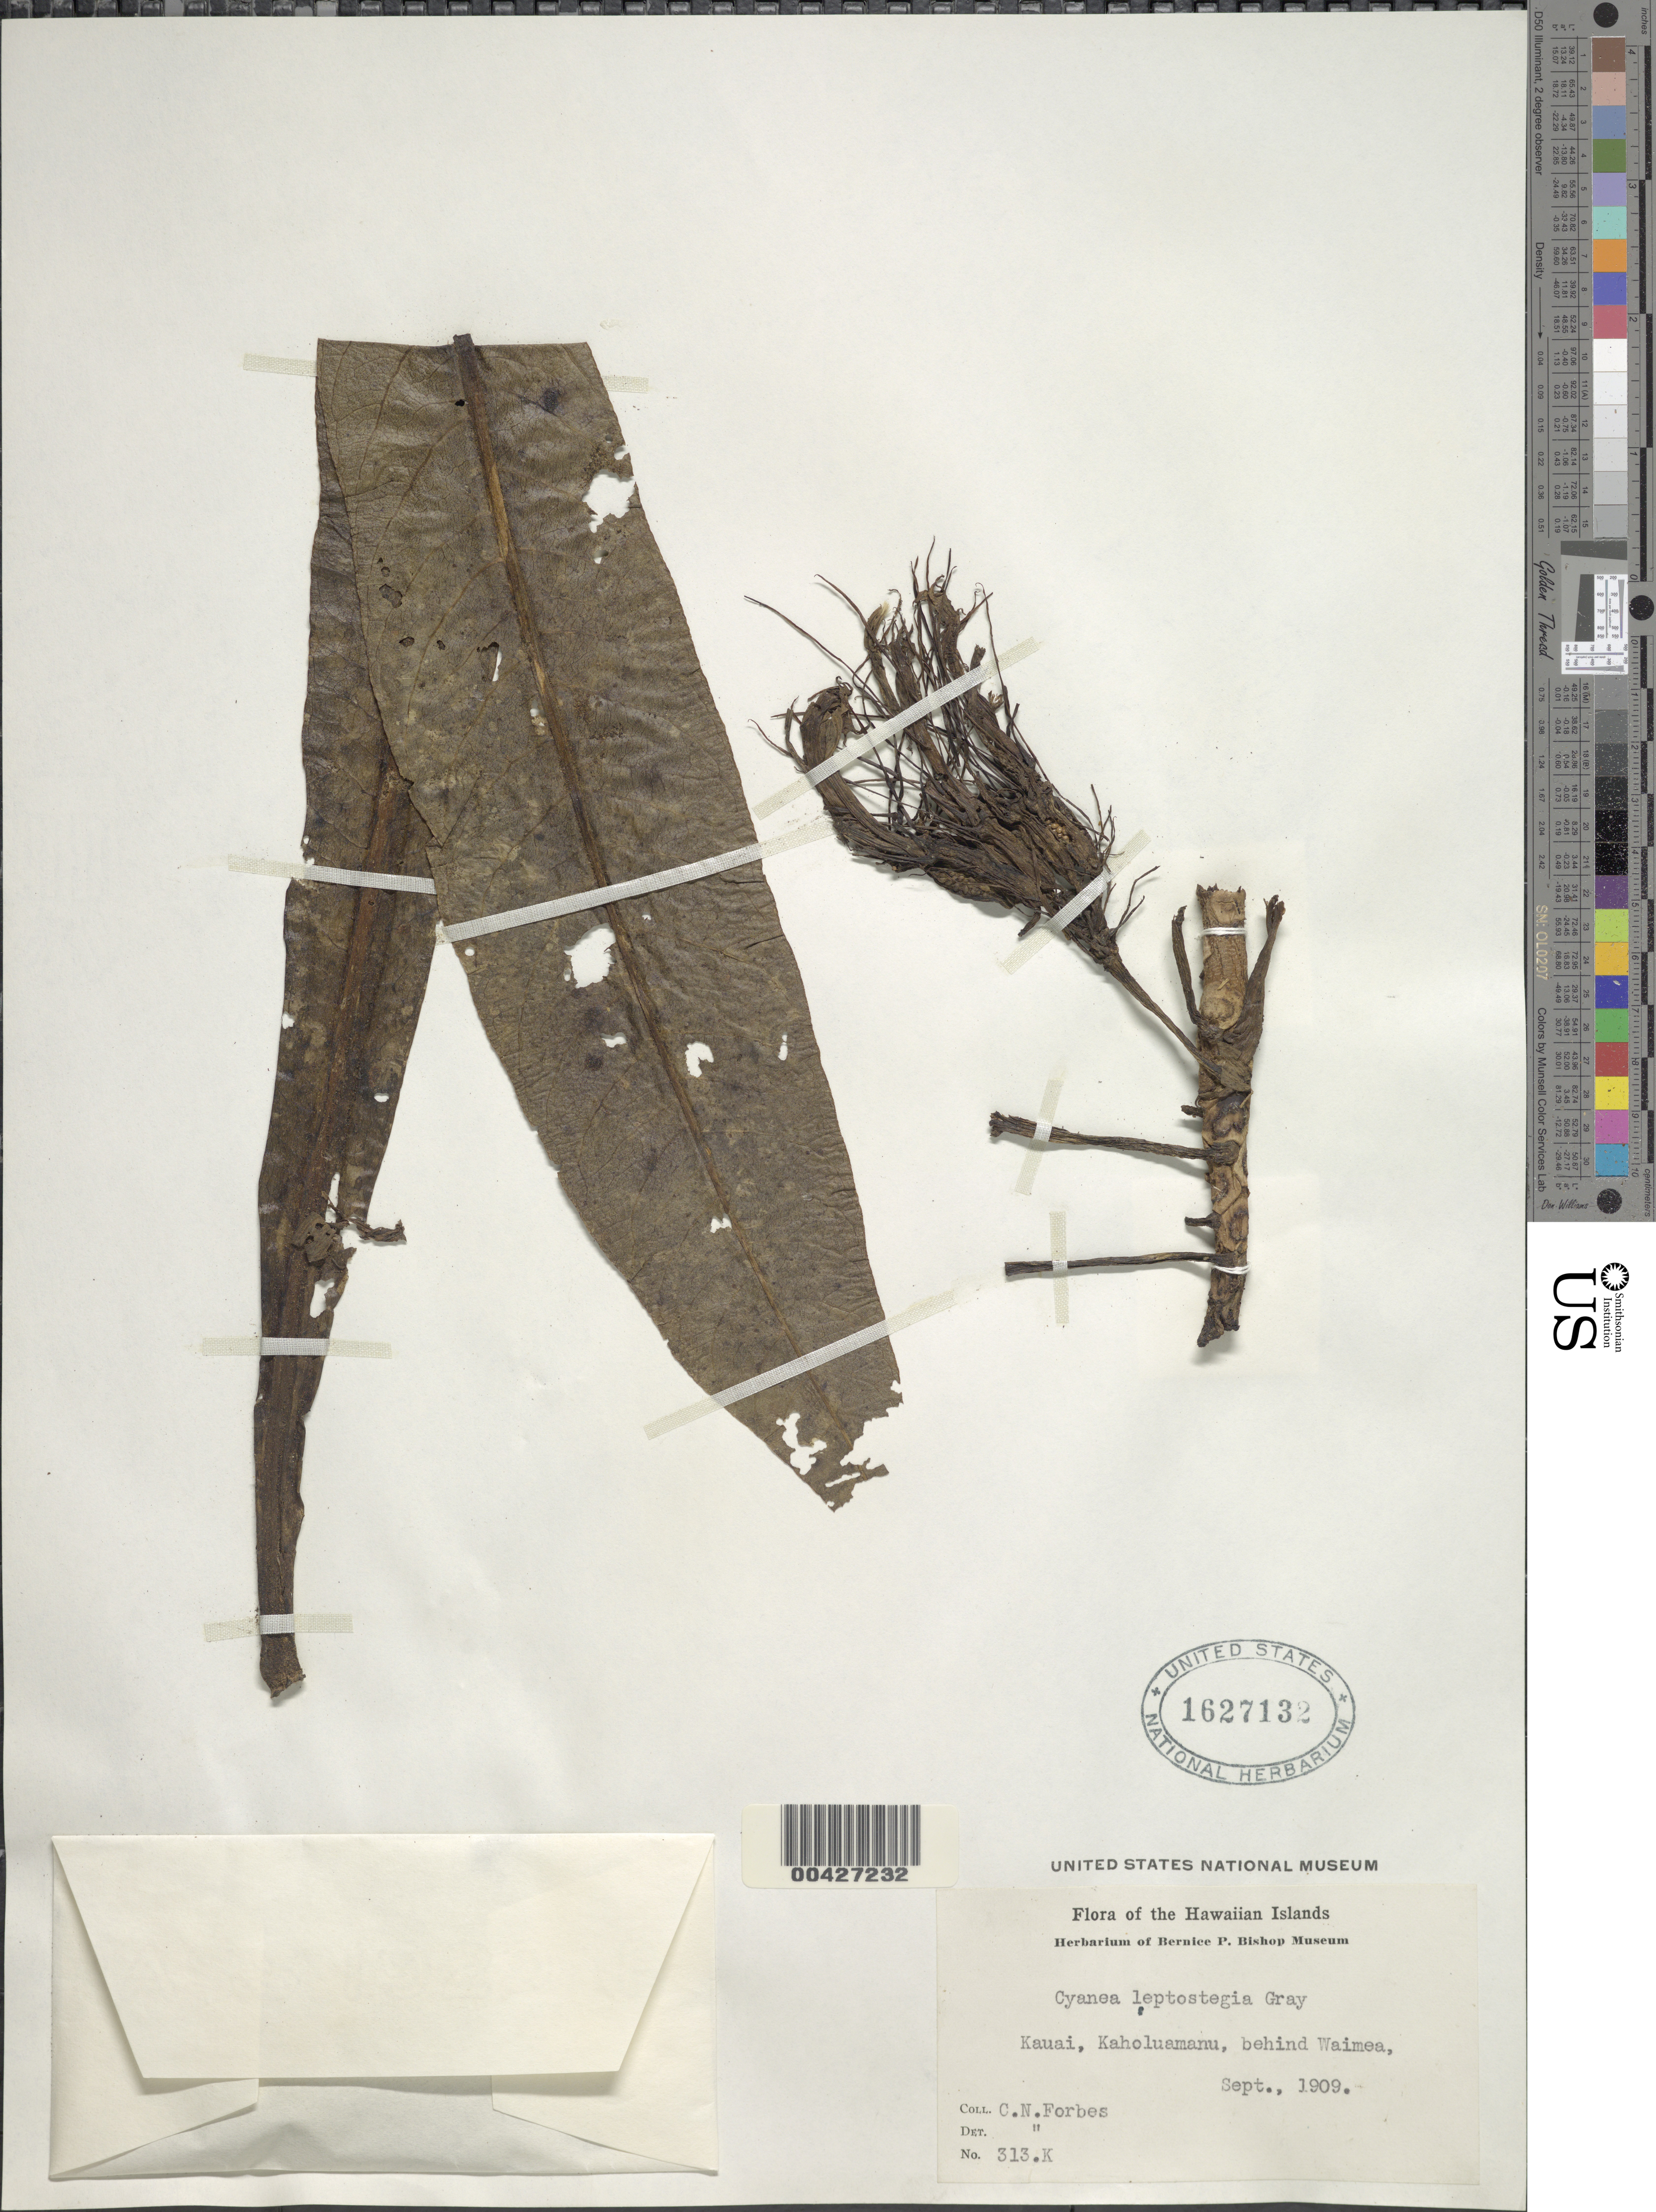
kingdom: Plantae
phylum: Tracheophyta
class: Magnoliopsida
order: Asterales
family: Campanulaceae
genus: Cyanea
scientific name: Cyanea leptostegia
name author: A. Gray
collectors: C. N. Forbes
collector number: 313.K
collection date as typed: Sep 1909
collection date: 1909-09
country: United States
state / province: Hawaii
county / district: Kauai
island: Kaua'i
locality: Kaholuamanu, behind Waimea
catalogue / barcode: US 1627132